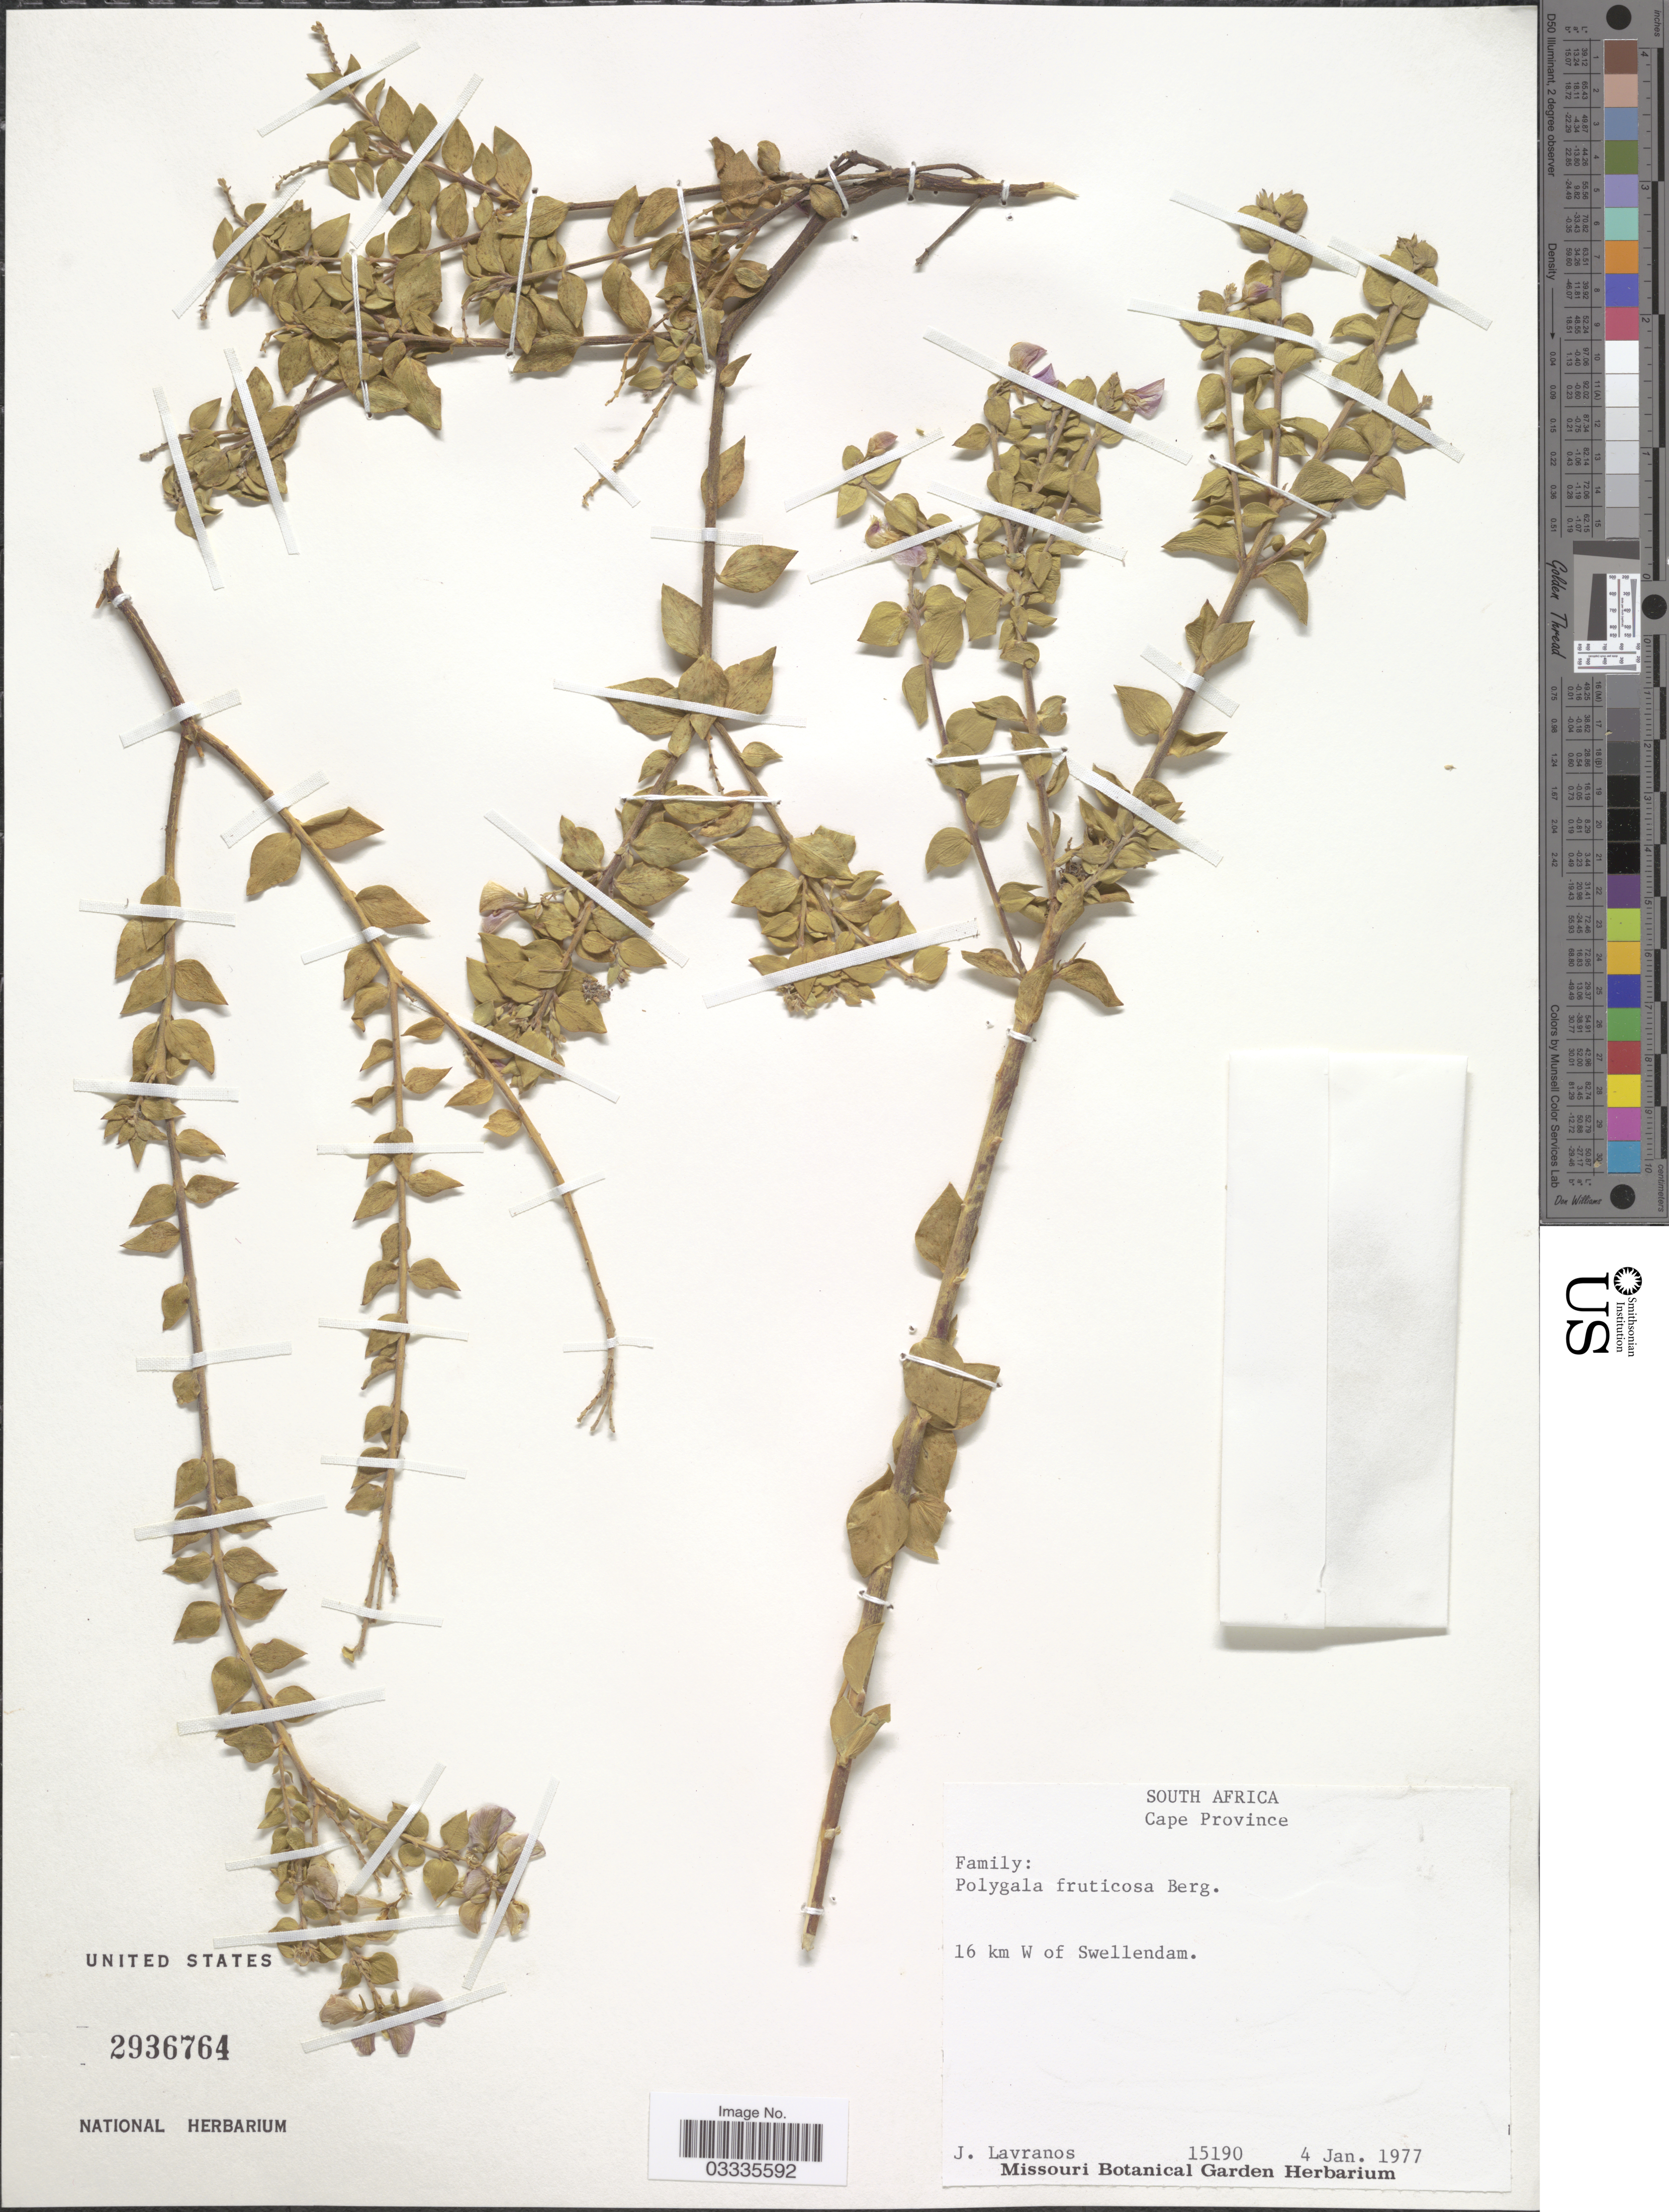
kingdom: Plantae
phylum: Tracheophyta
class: Magnoliopsida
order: Fabales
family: Polygalaceae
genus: Polygala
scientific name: Polygala fruticosa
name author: P.J. Bergius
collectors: J. Lavranos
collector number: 15190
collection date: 1977-01-04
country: South Africa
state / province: Western Cape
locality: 16 km W of Swellendam.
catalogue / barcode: US 2936764